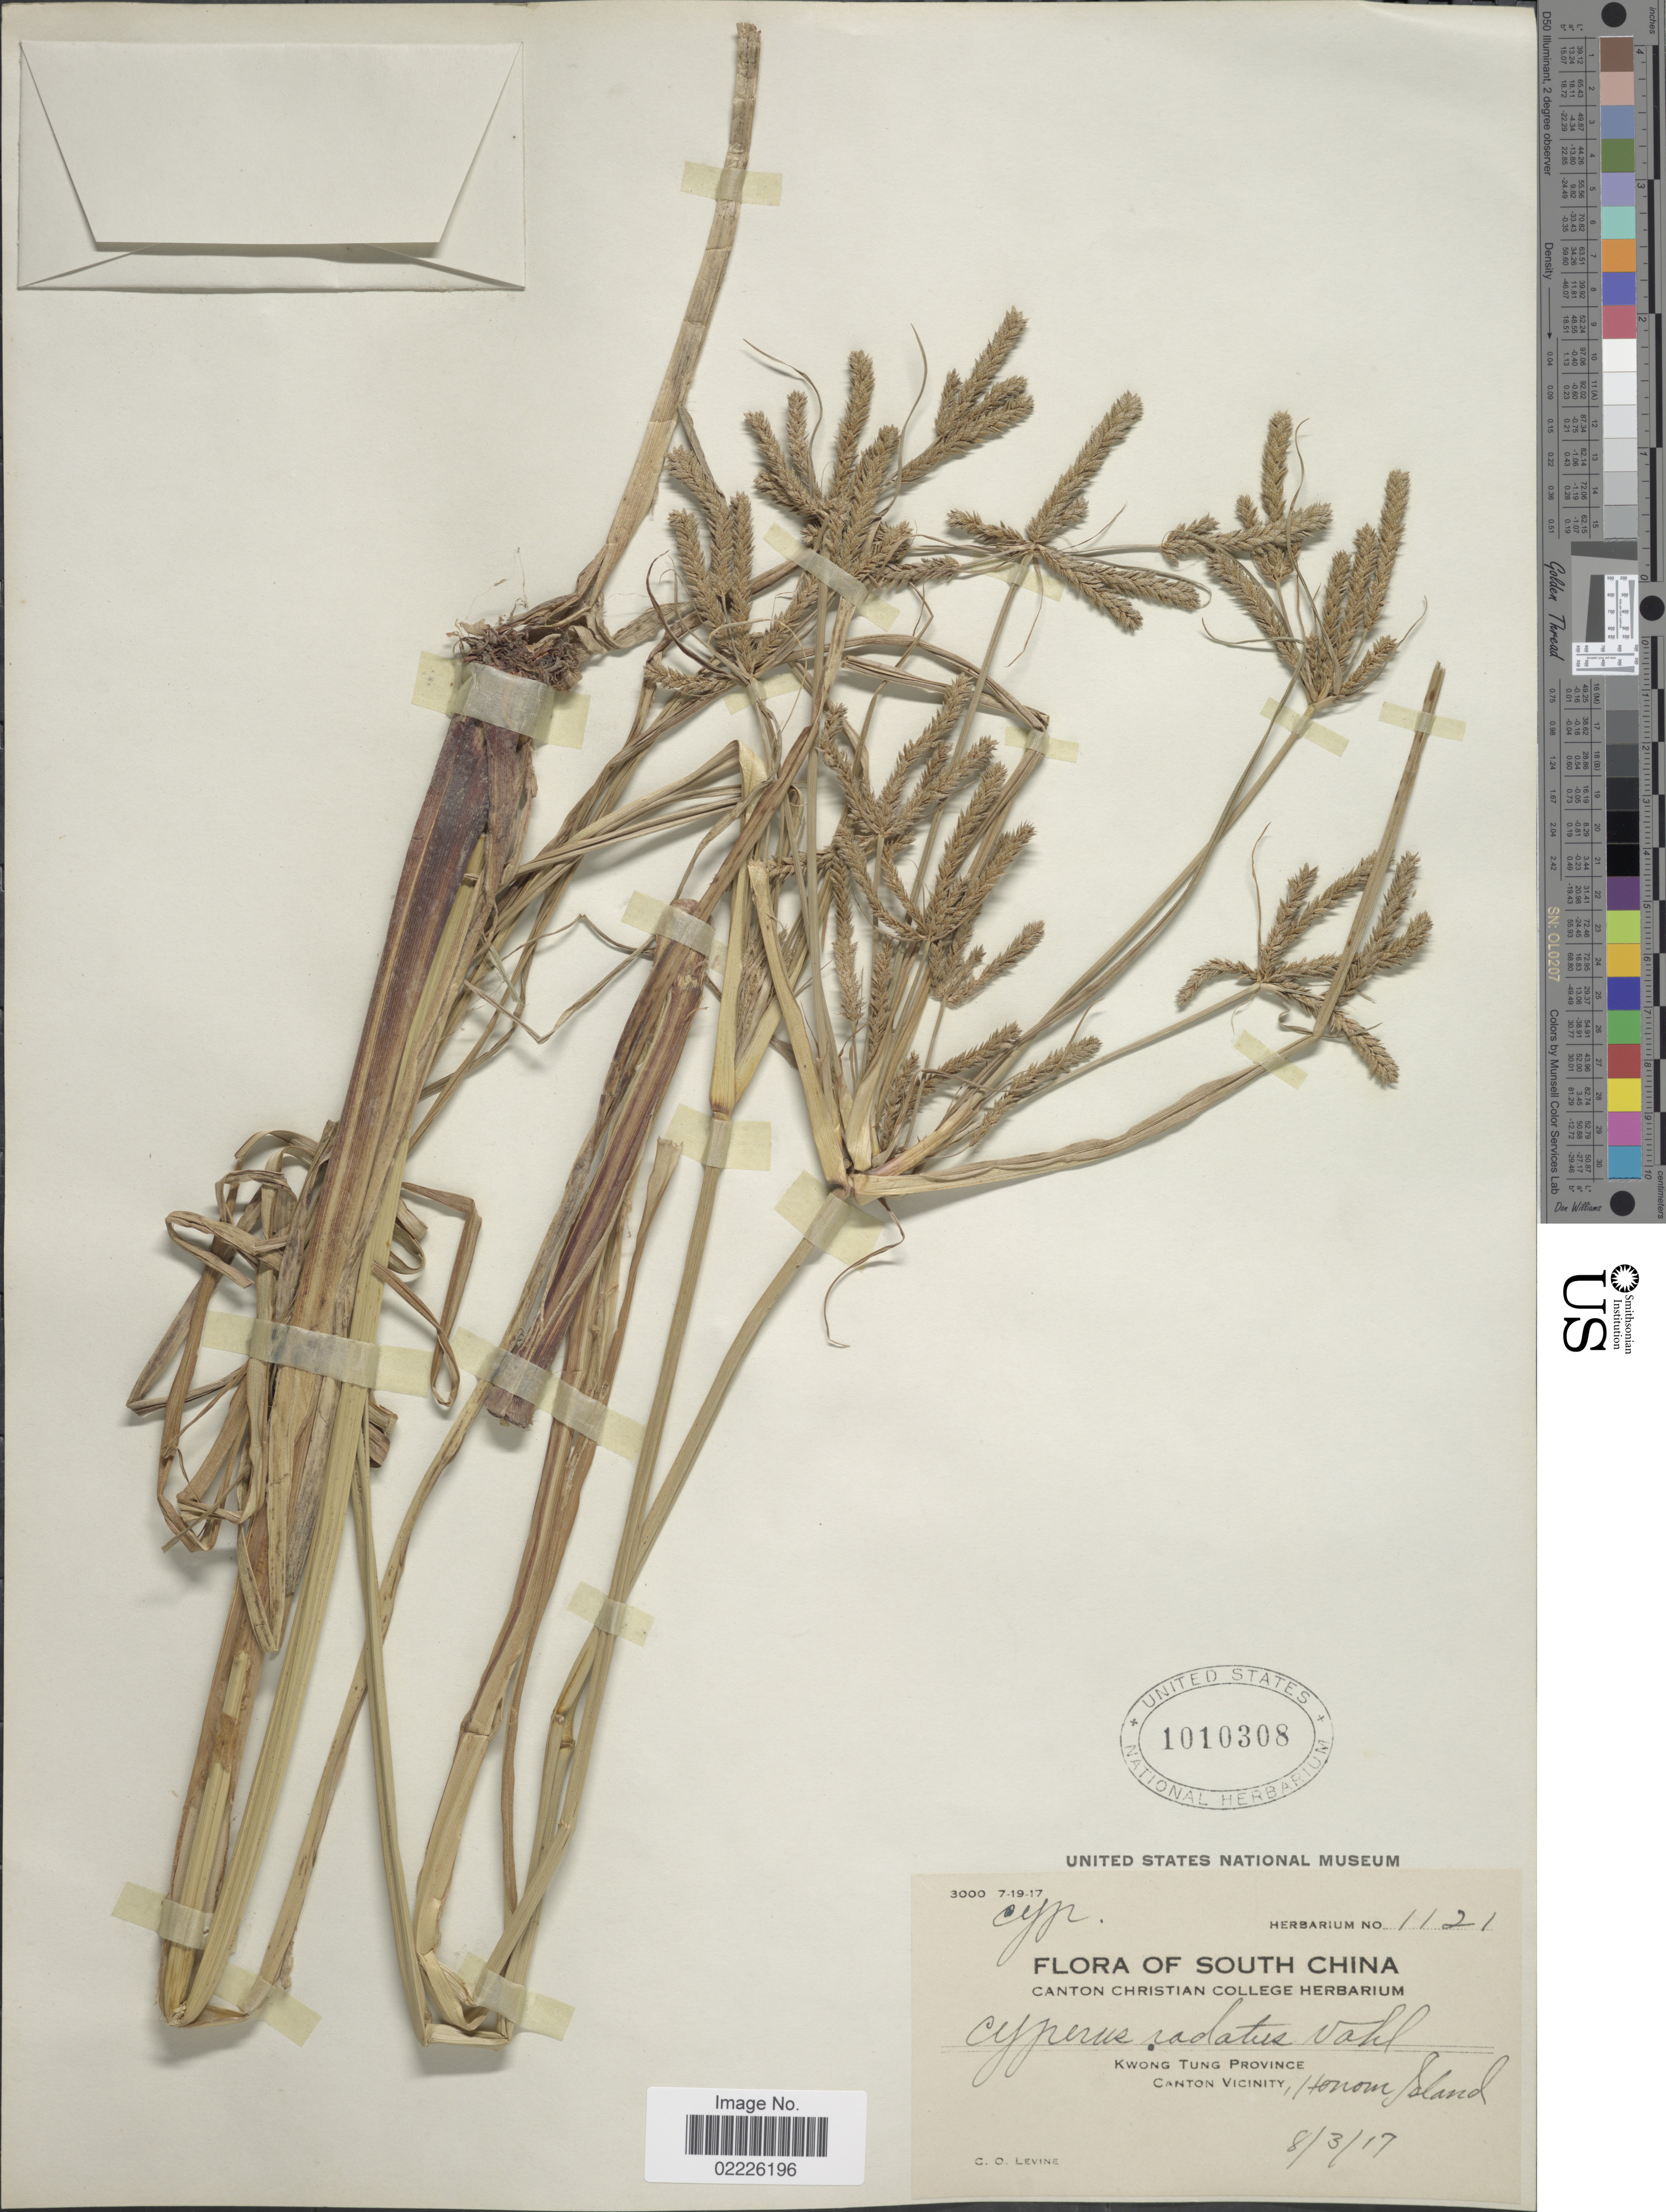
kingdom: Plantae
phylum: Tracheophyta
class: Liliopsida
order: Poales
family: Cyperaceae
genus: Cyperus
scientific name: Cyperus imbricatus Retz.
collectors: C. O. Levine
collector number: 1121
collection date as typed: Transcribed d/m/y: 8/3/17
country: China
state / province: Guangdong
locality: Kwong Tung Province, Canton Vicinity, Honam Island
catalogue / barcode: US 1010308